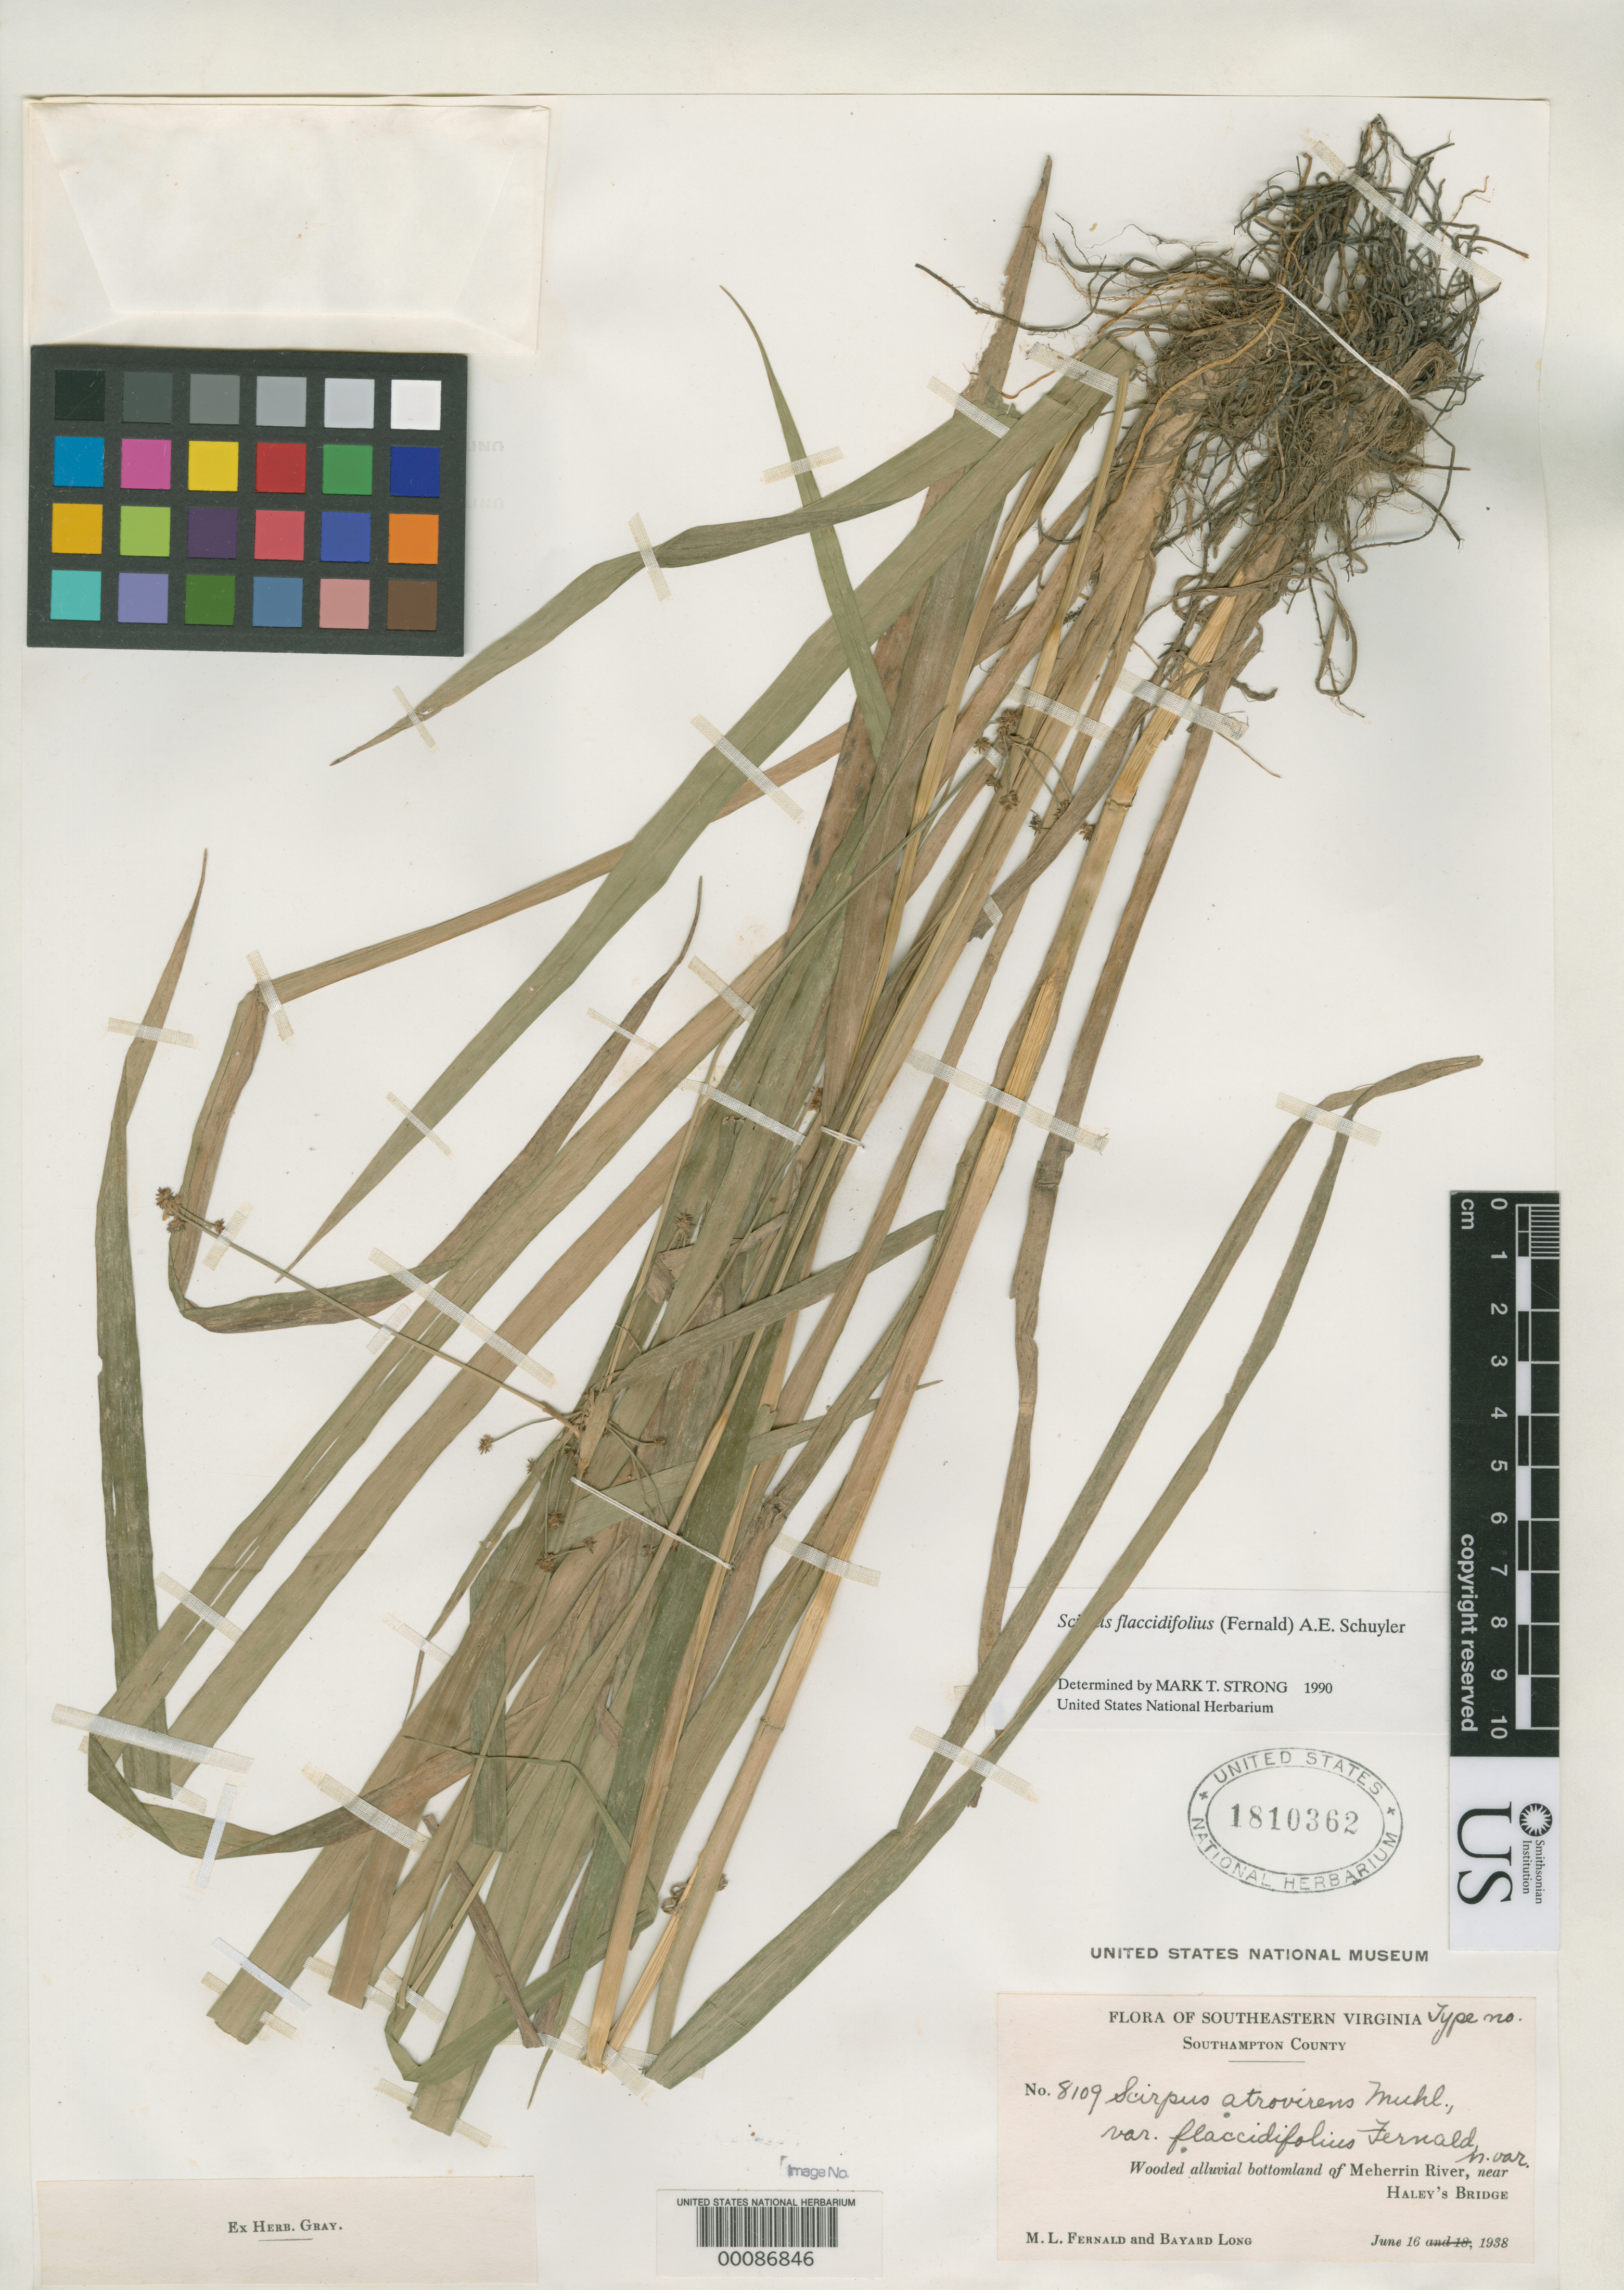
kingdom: Plantae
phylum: Tracheophyta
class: Liliopsida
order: Poales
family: Cyperaceae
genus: Scirpus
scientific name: Scirpus atrovirens var. flaccidifolius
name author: Fernald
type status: Isotype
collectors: M. L. Fernald & B. H. Long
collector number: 8109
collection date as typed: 16 Jun 1938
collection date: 1938-06-16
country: United States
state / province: Virginia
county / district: Southampton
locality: Bottomland of Meherrin River, near Haley's Bridge.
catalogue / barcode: US 1810362